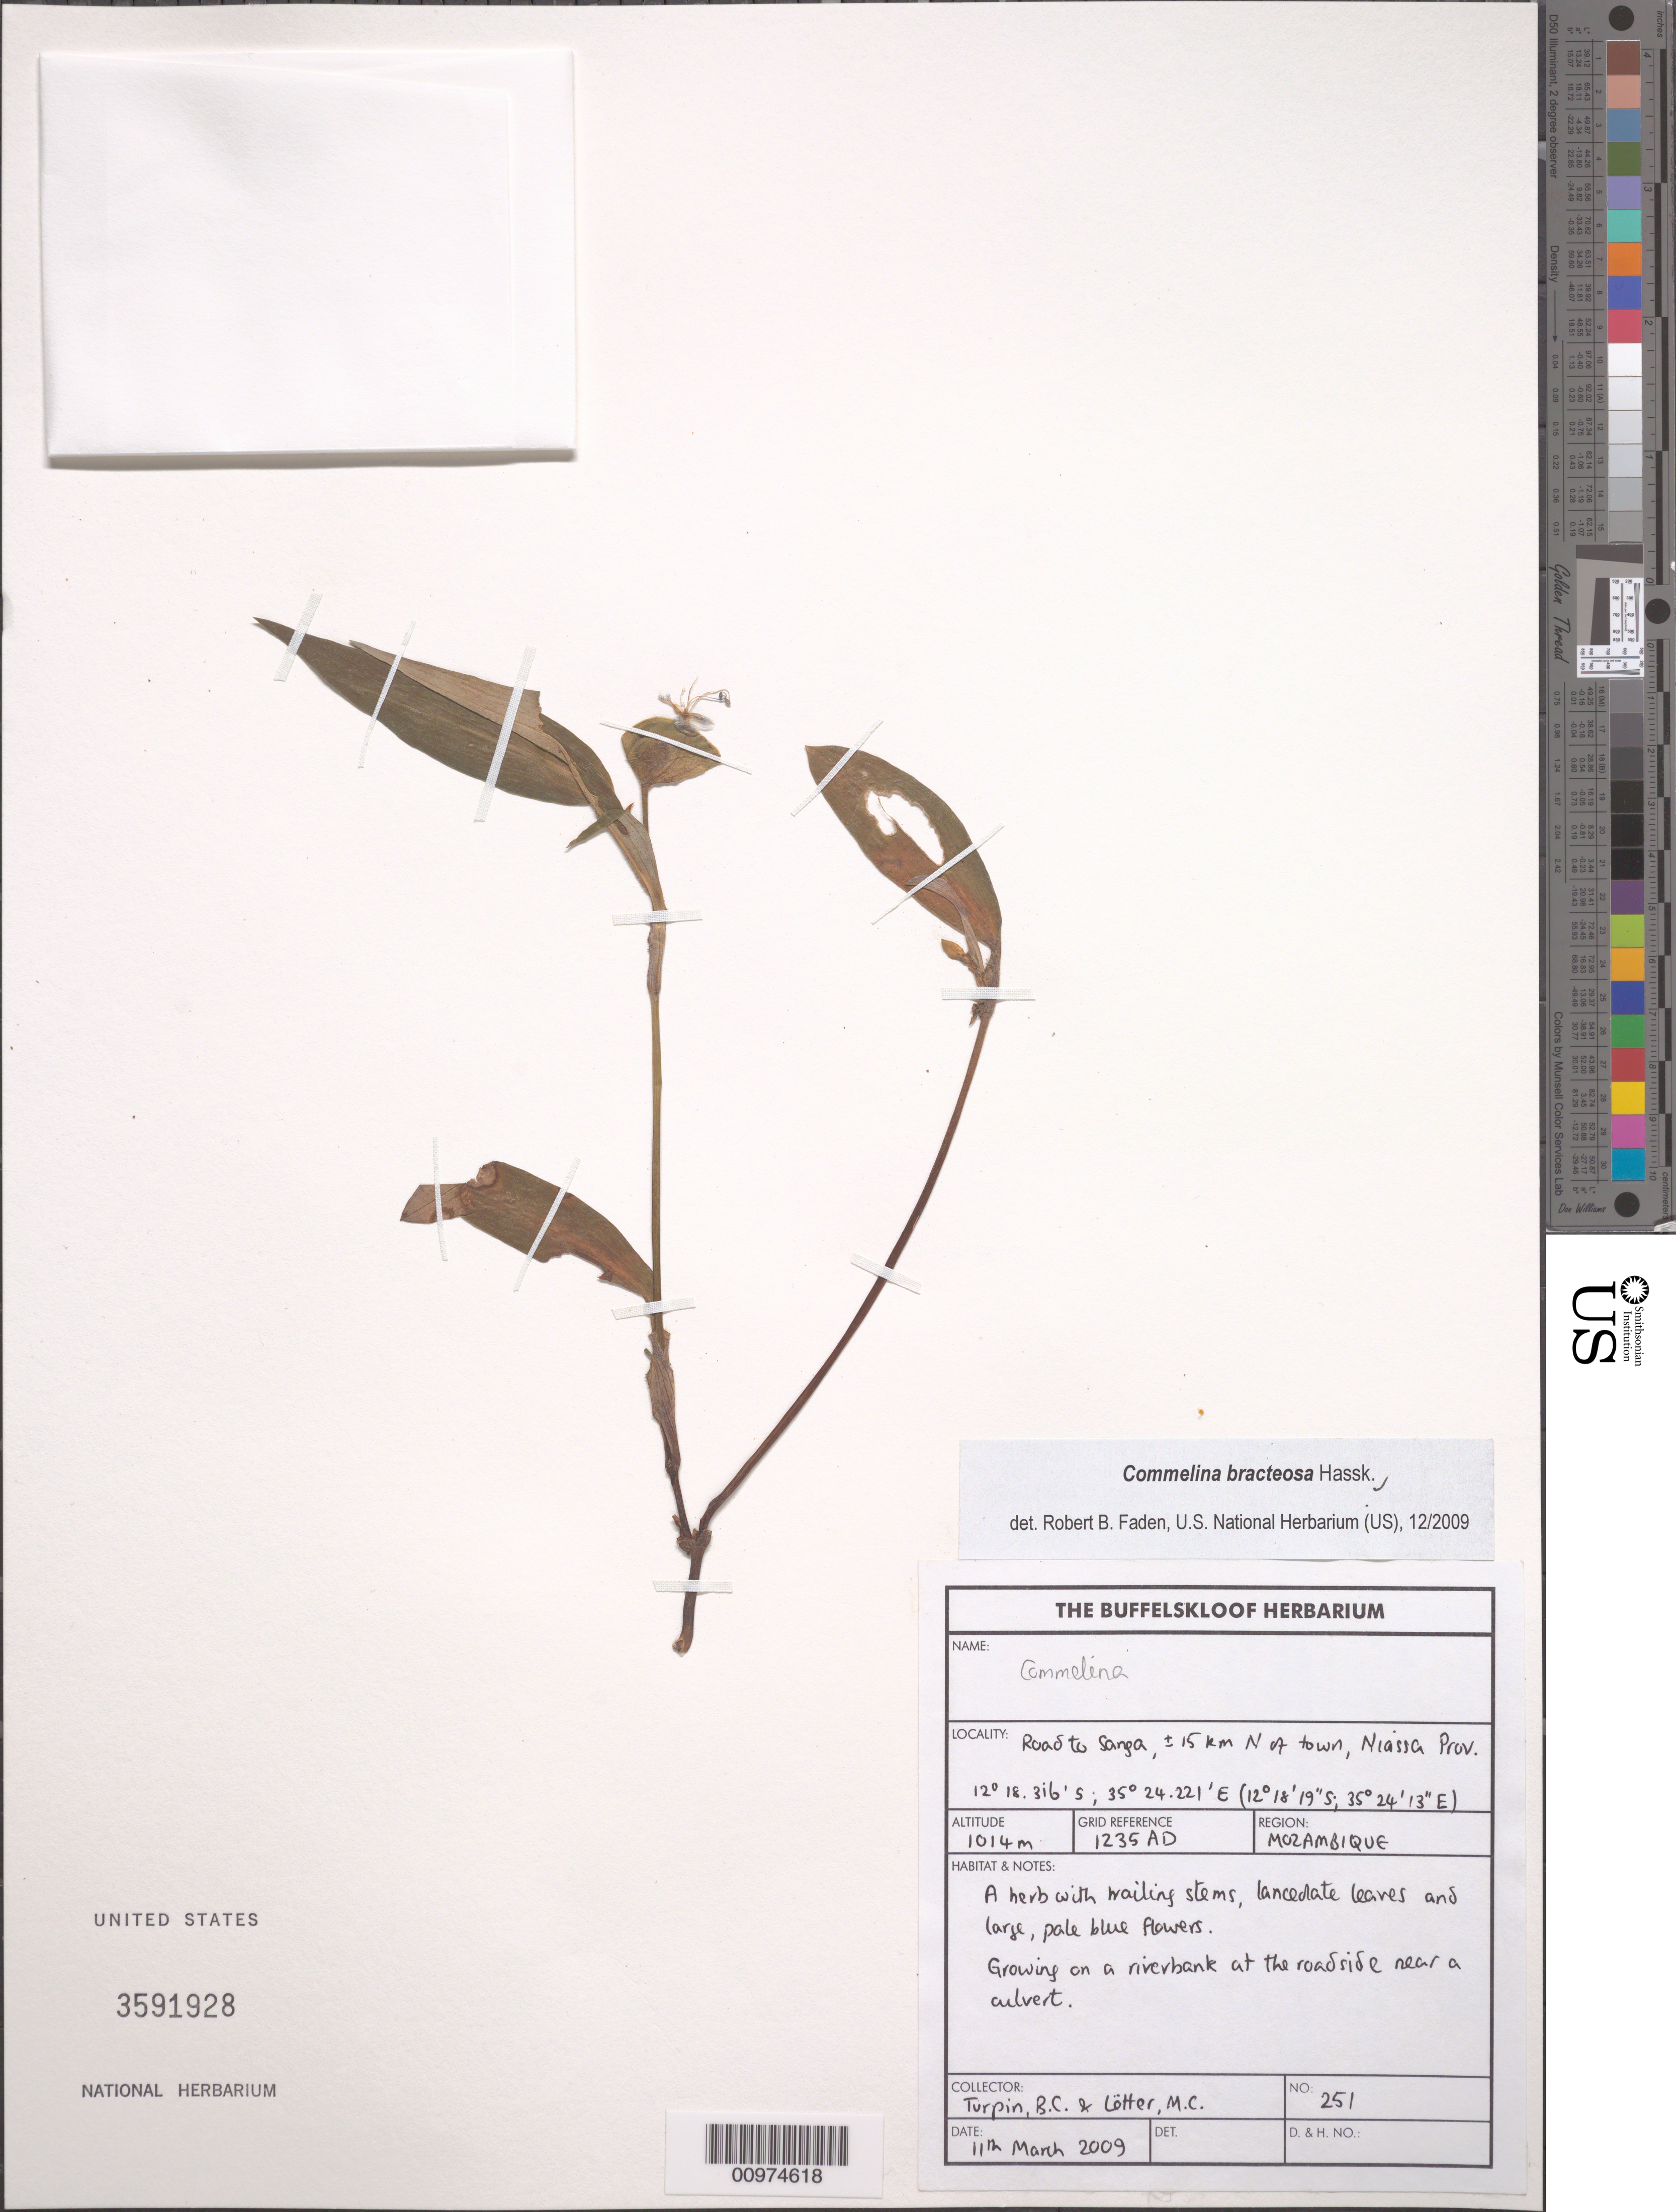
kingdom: Plantae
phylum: Tracheophyta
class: Liliopsida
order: Commelinales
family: Commelinaceae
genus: Commelina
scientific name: Commelina zambesica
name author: C.B. Clarke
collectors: B. C. Turpin & M. Lötter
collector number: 251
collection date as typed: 11 Mar 2009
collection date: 2009-03-11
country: Mozambique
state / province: Niassa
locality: Road to Sanga, ±15 km N of town.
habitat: Growing on a riverbank at the roadside near a culvert.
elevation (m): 1014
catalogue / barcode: US 3591928